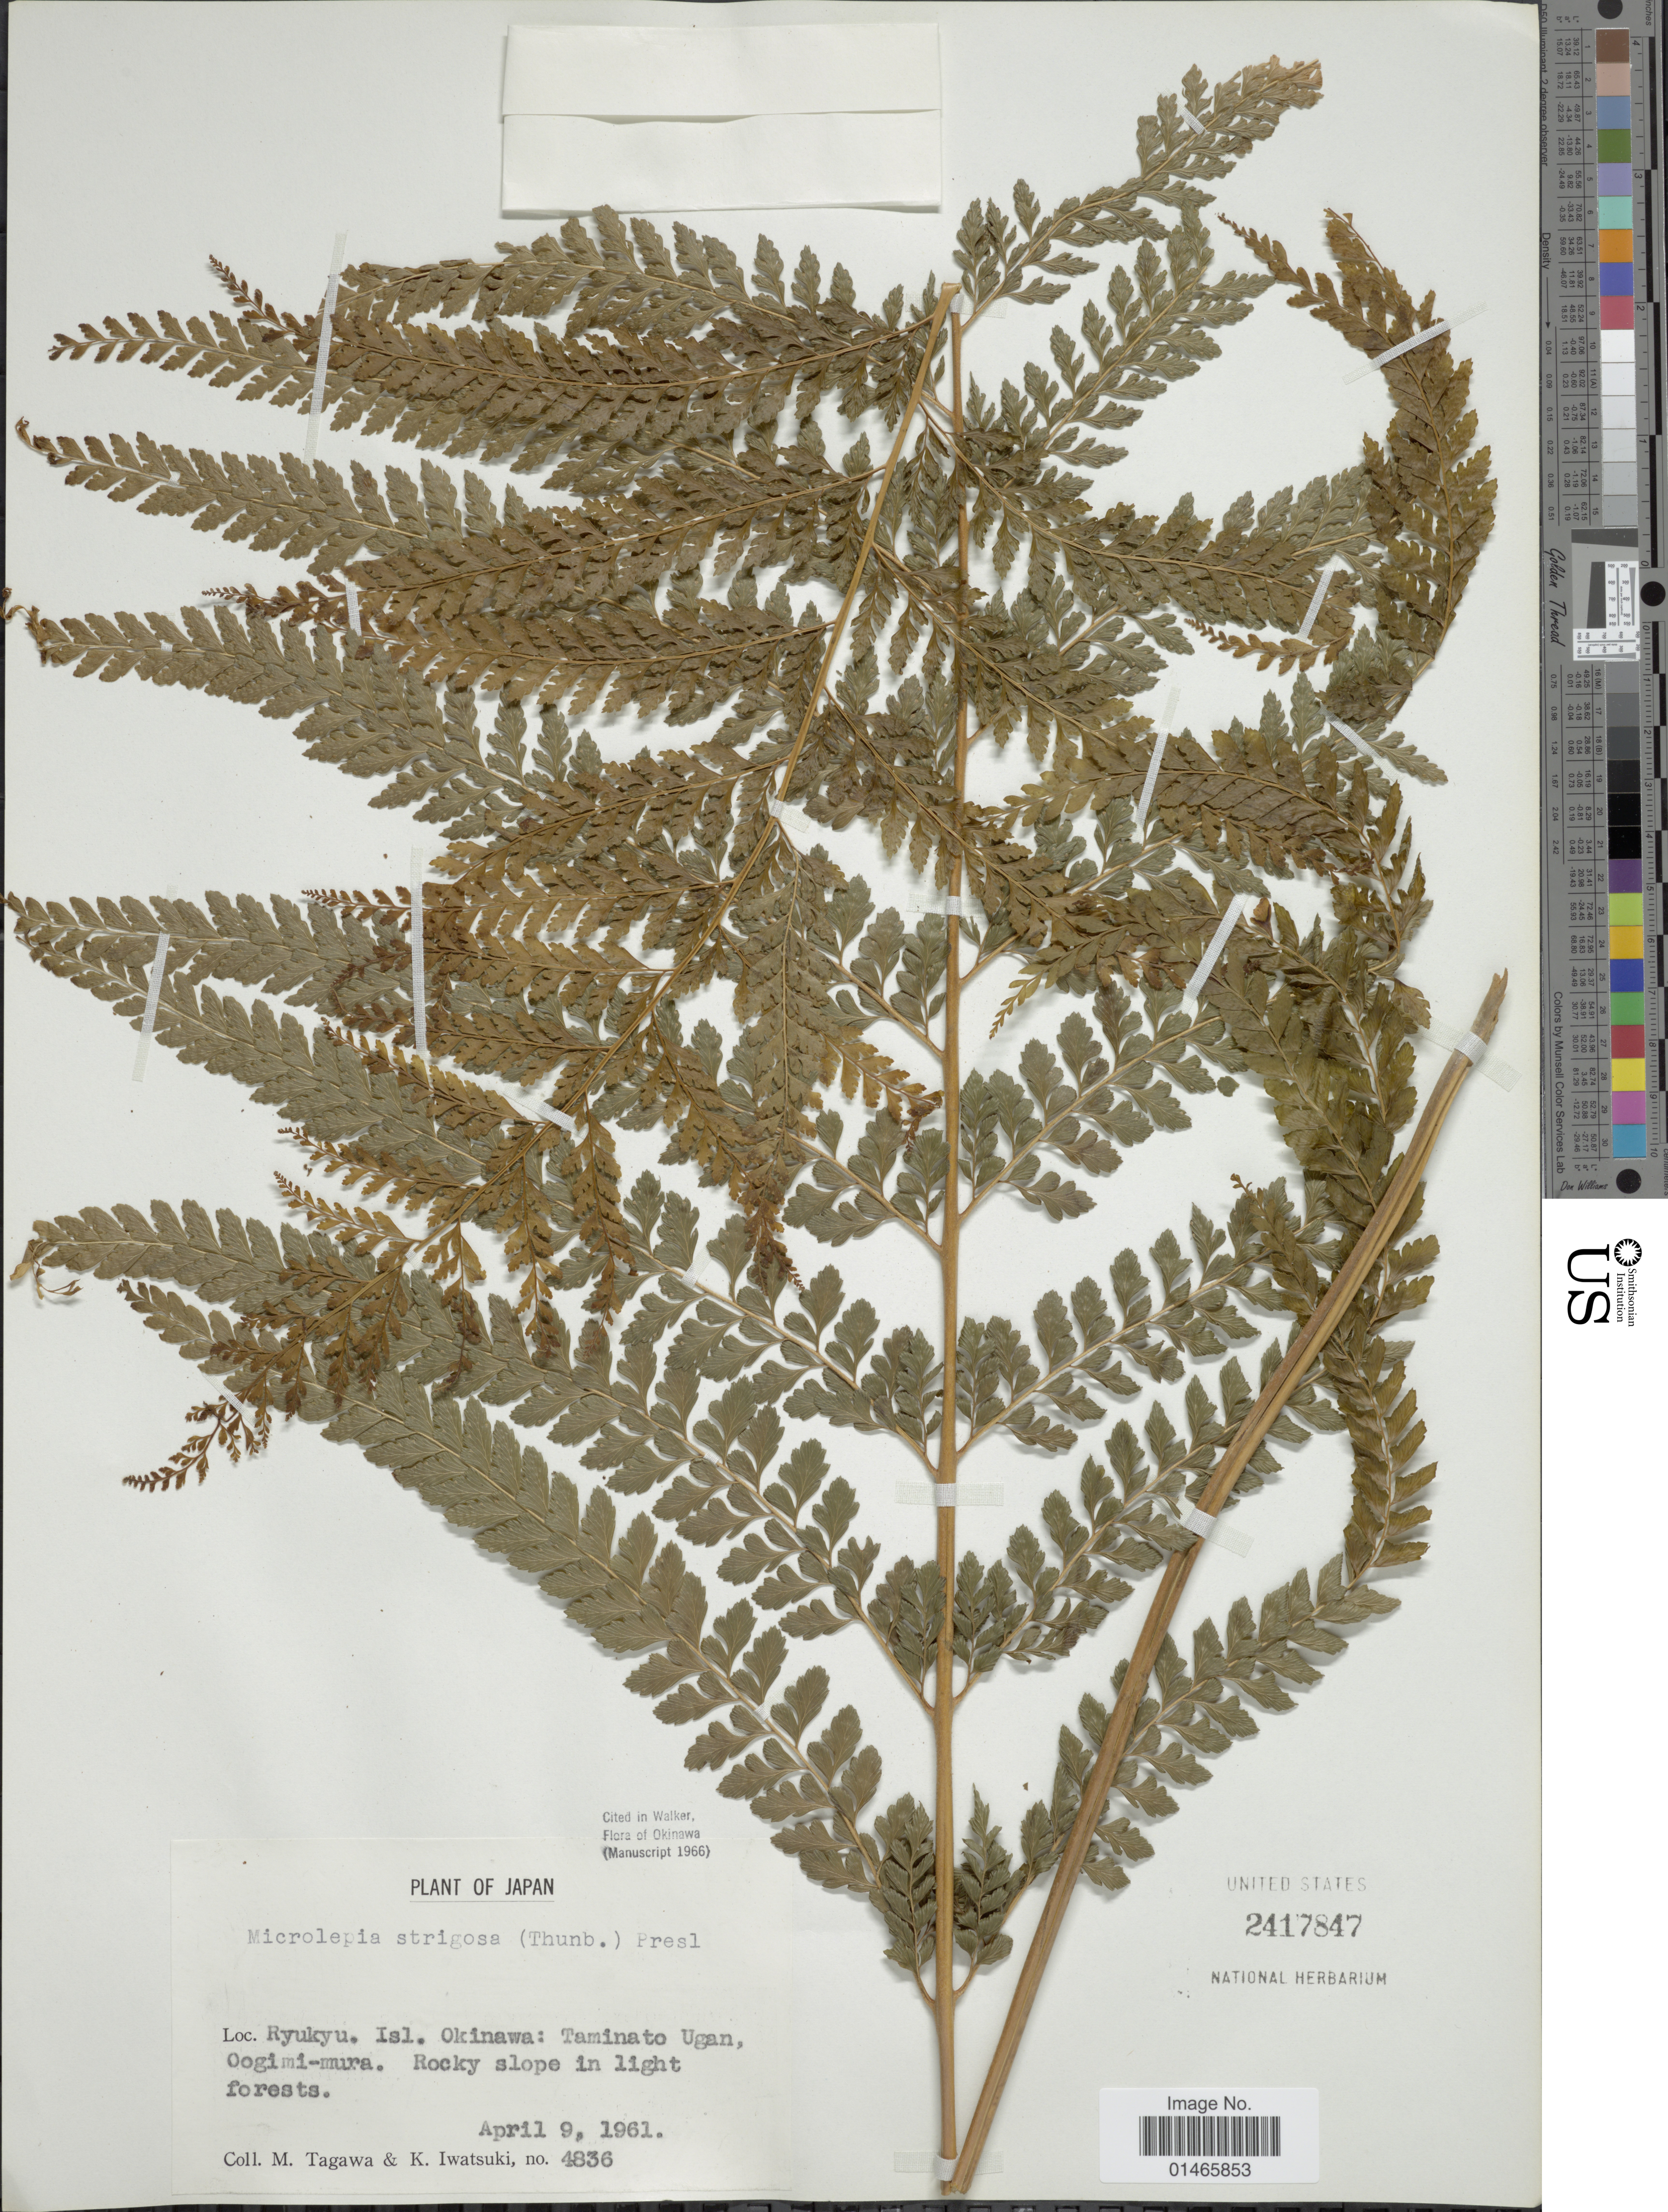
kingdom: Plantae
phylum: Tracheophyta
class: Polypodiopsida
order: Polypodiales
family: Dennstaedtiaceae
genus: Microlepia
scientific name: Microlepia strigosa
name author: (Thunb.) J. Presl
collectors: M. Tagawa & K. Iwatsuki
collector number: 4836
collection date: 1961-04-09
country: Japan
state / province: Okinawa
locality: Ryukyu Isl., Taminato Ugan, Oogimi-mura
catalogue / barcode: US 2417847